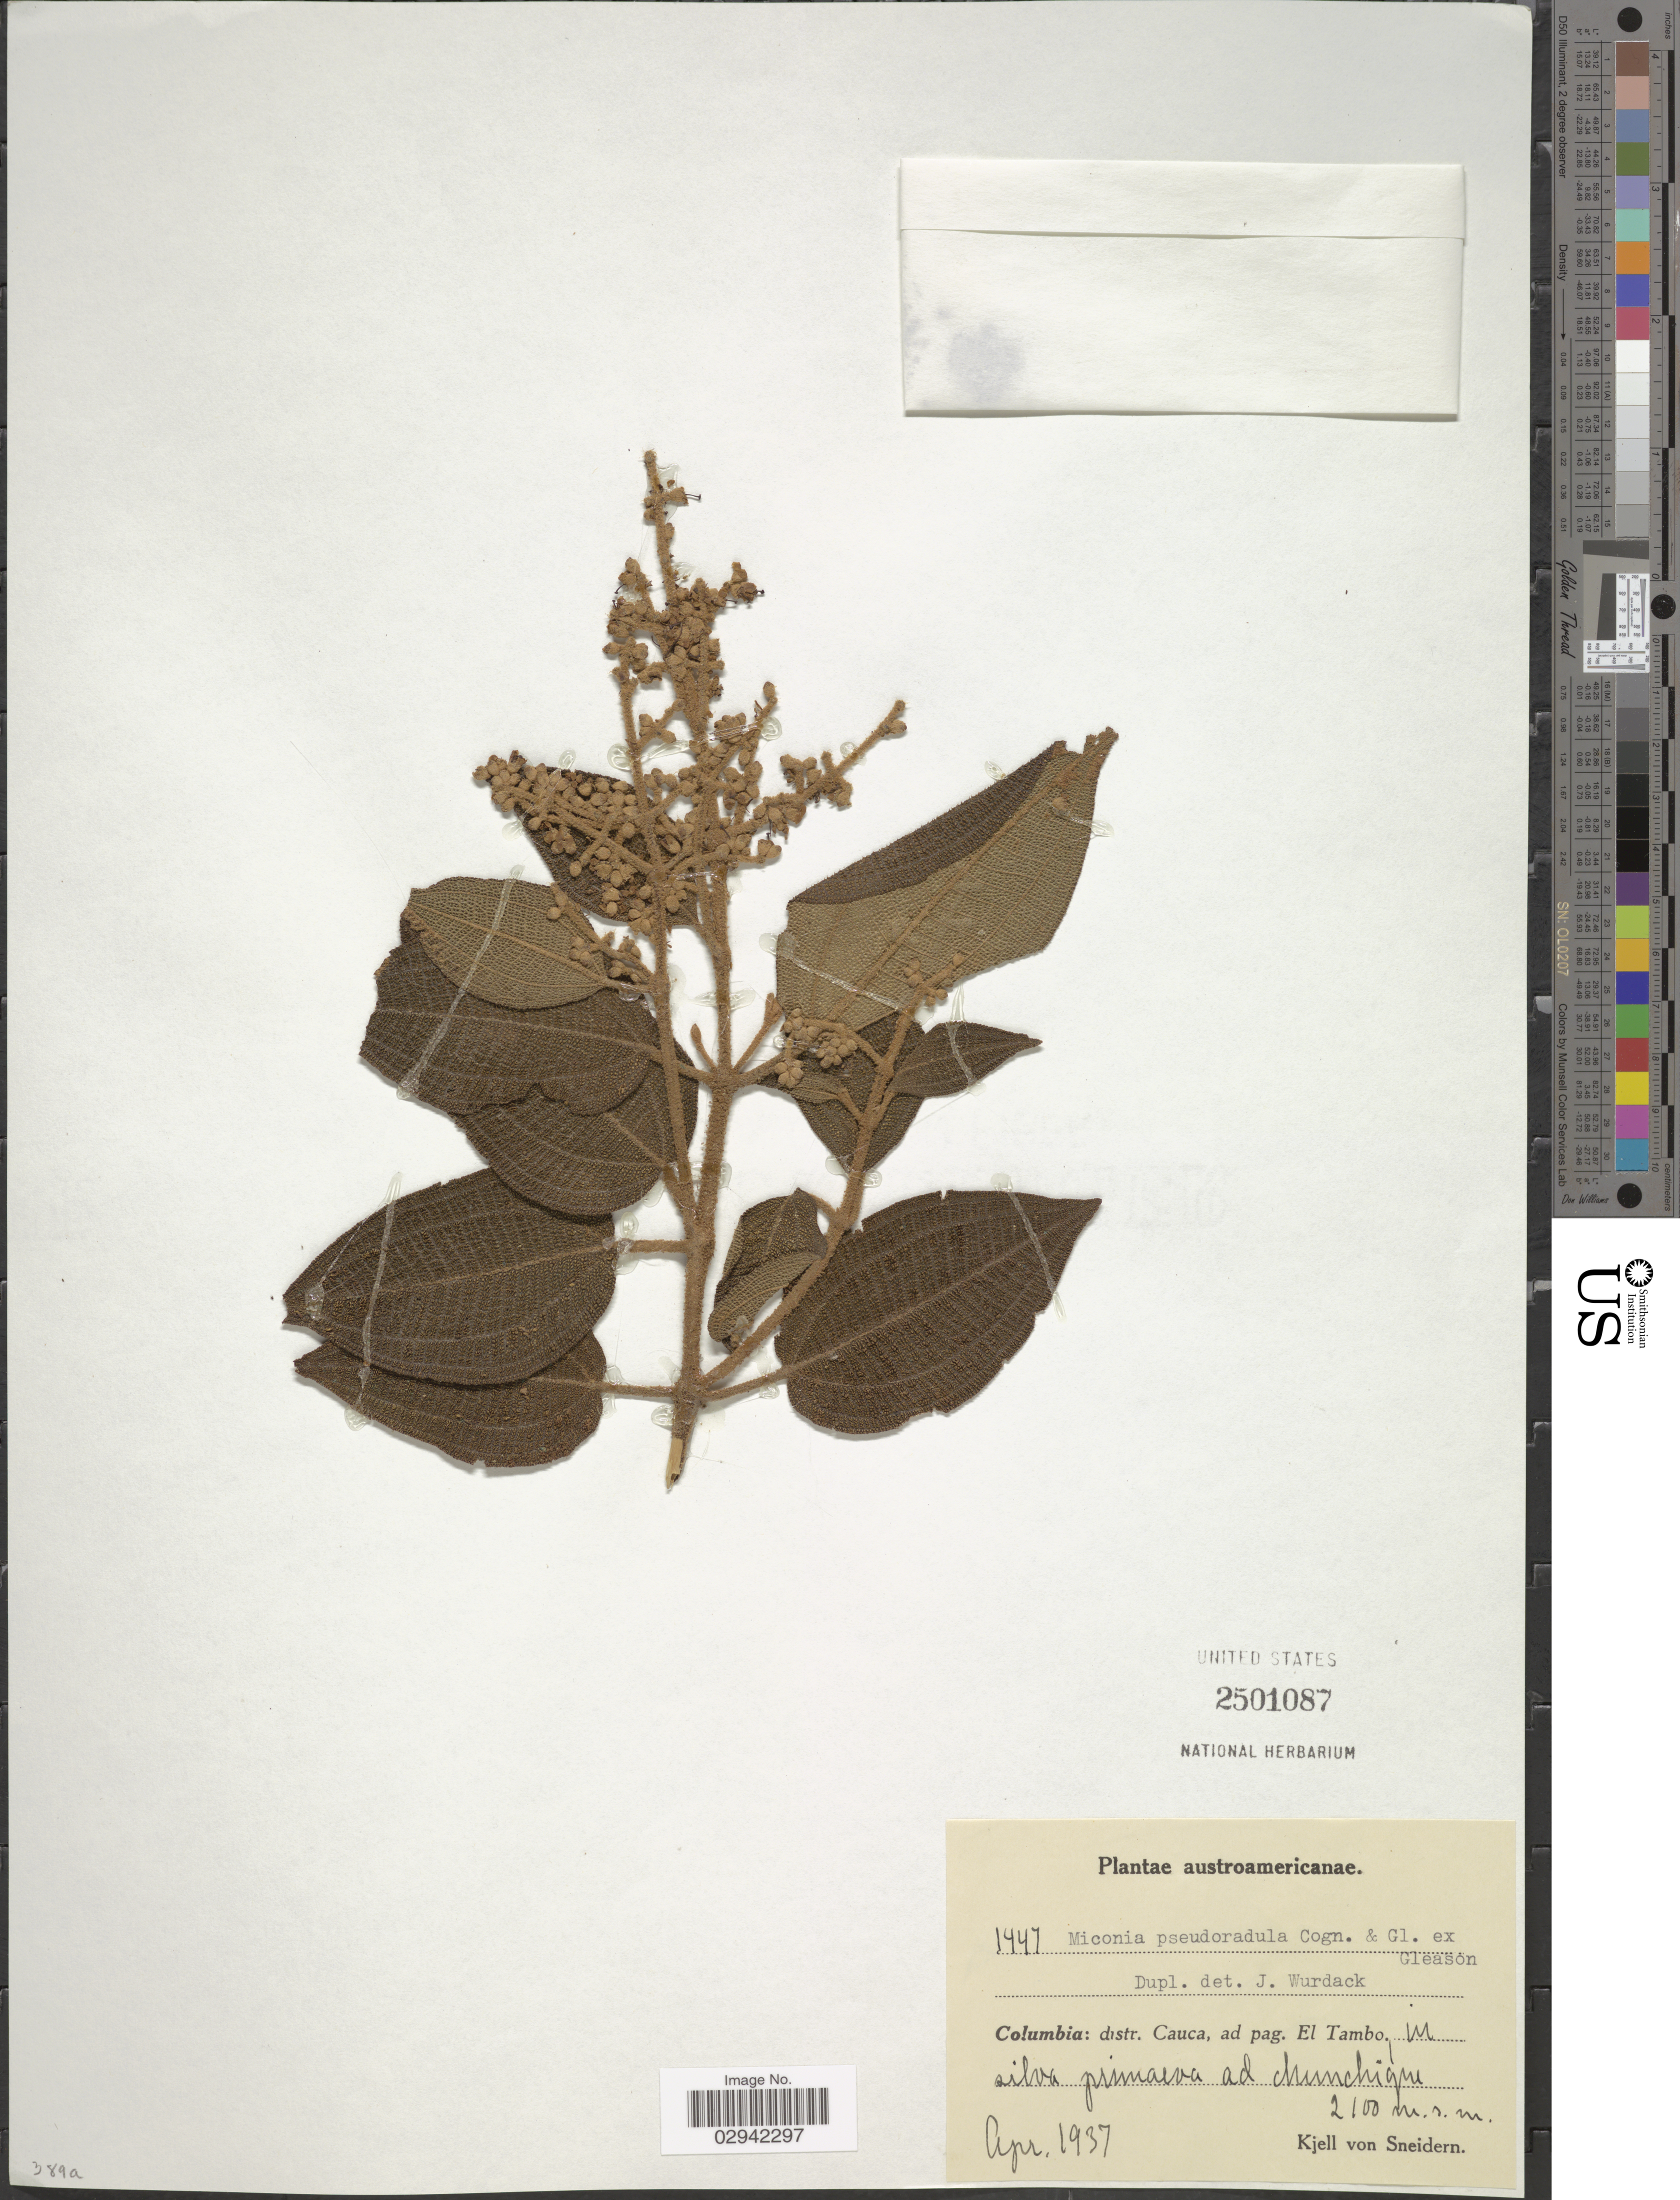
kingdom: Plantae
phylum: Tracheophyta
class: Magnoliopsida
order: Myrtales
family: Melastomataceae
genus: Miconia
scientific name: Miconia pseudoradula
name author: Cogn. & Gleason ex Gleason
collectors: K. von Sneidern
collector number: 1447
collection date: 1937-04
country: Colombia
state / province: Cauca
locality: Distr. Cauca, ad pag. El Tambo, in silva primaeva ad Chunchique.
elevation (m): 2100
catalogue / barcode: US 2501087